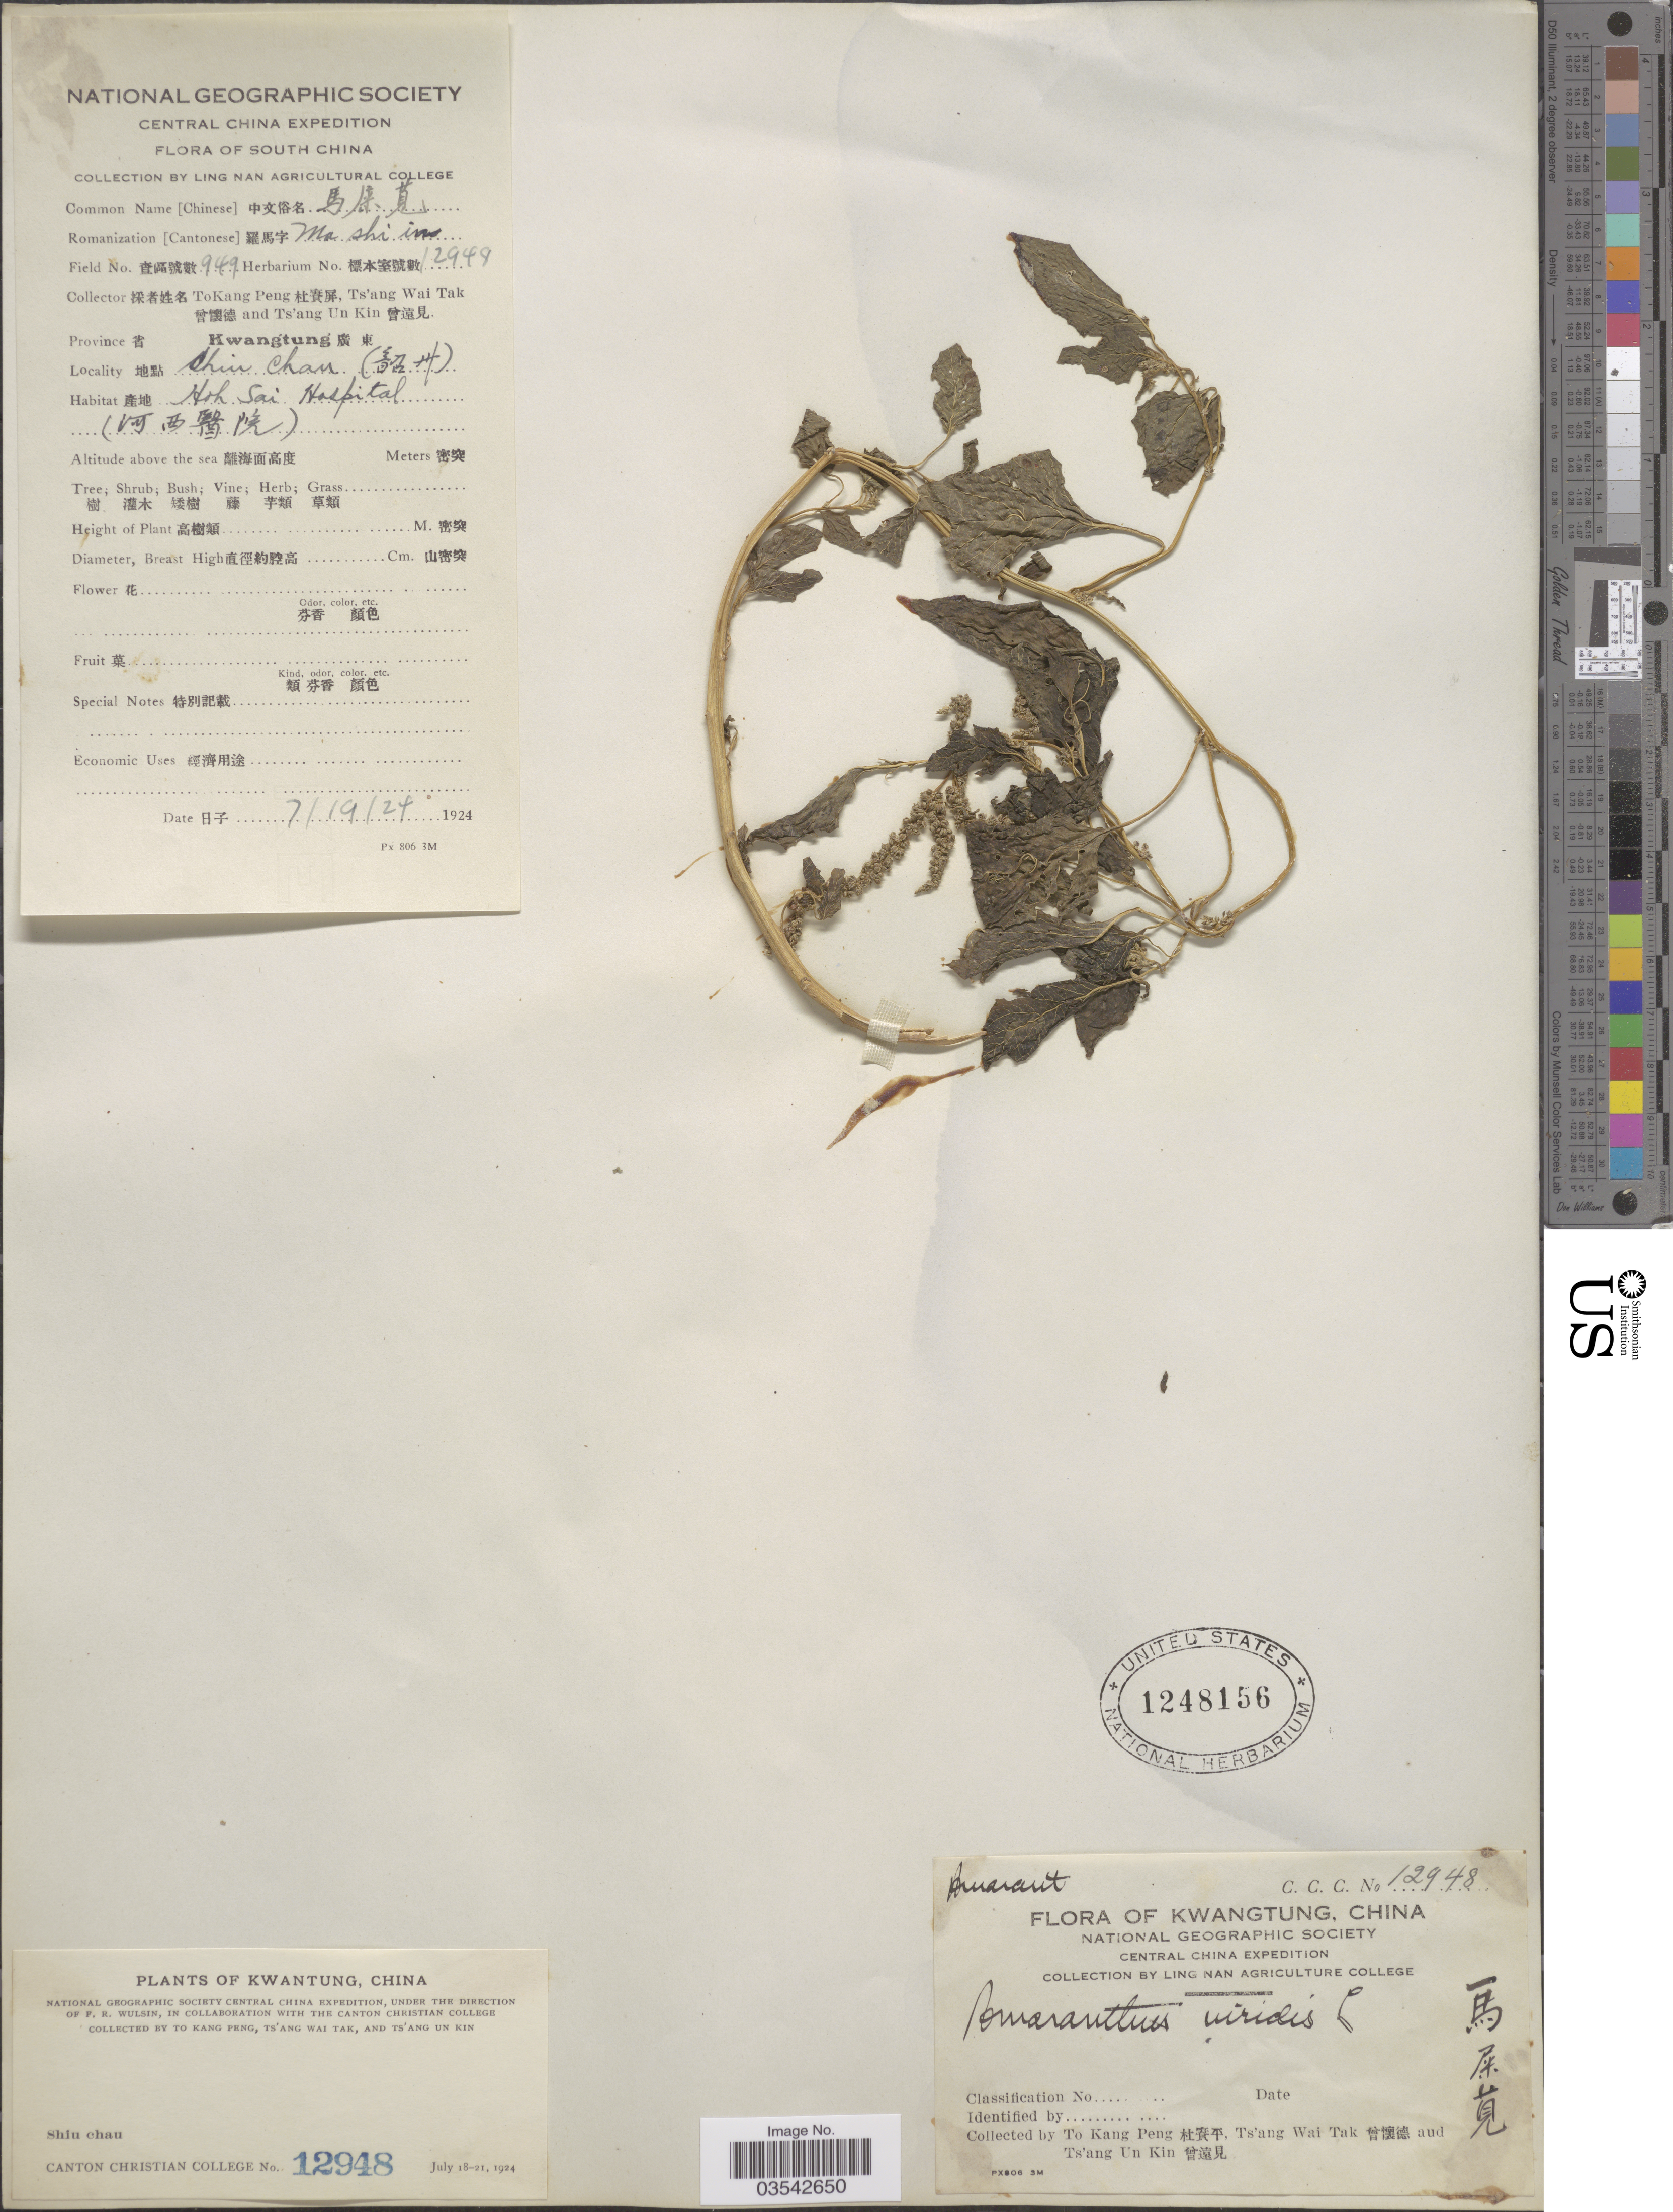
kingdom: Plantae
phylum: Tracheophyta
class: Magnoliopsida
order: Caryophyllales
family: Amaranthaceae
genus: Amaranthus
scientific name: Amaranthus viridis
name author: L.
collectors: To Kang P'eng, W. T. Tsang & Ts' Ang Un Kin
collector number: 12948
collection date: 1924-07-19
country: China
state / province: Guangdong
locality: Province Kwangtung. Shiu chau. (X). South China. Hoh Sai Hospital (X).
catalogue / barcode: US 1248156